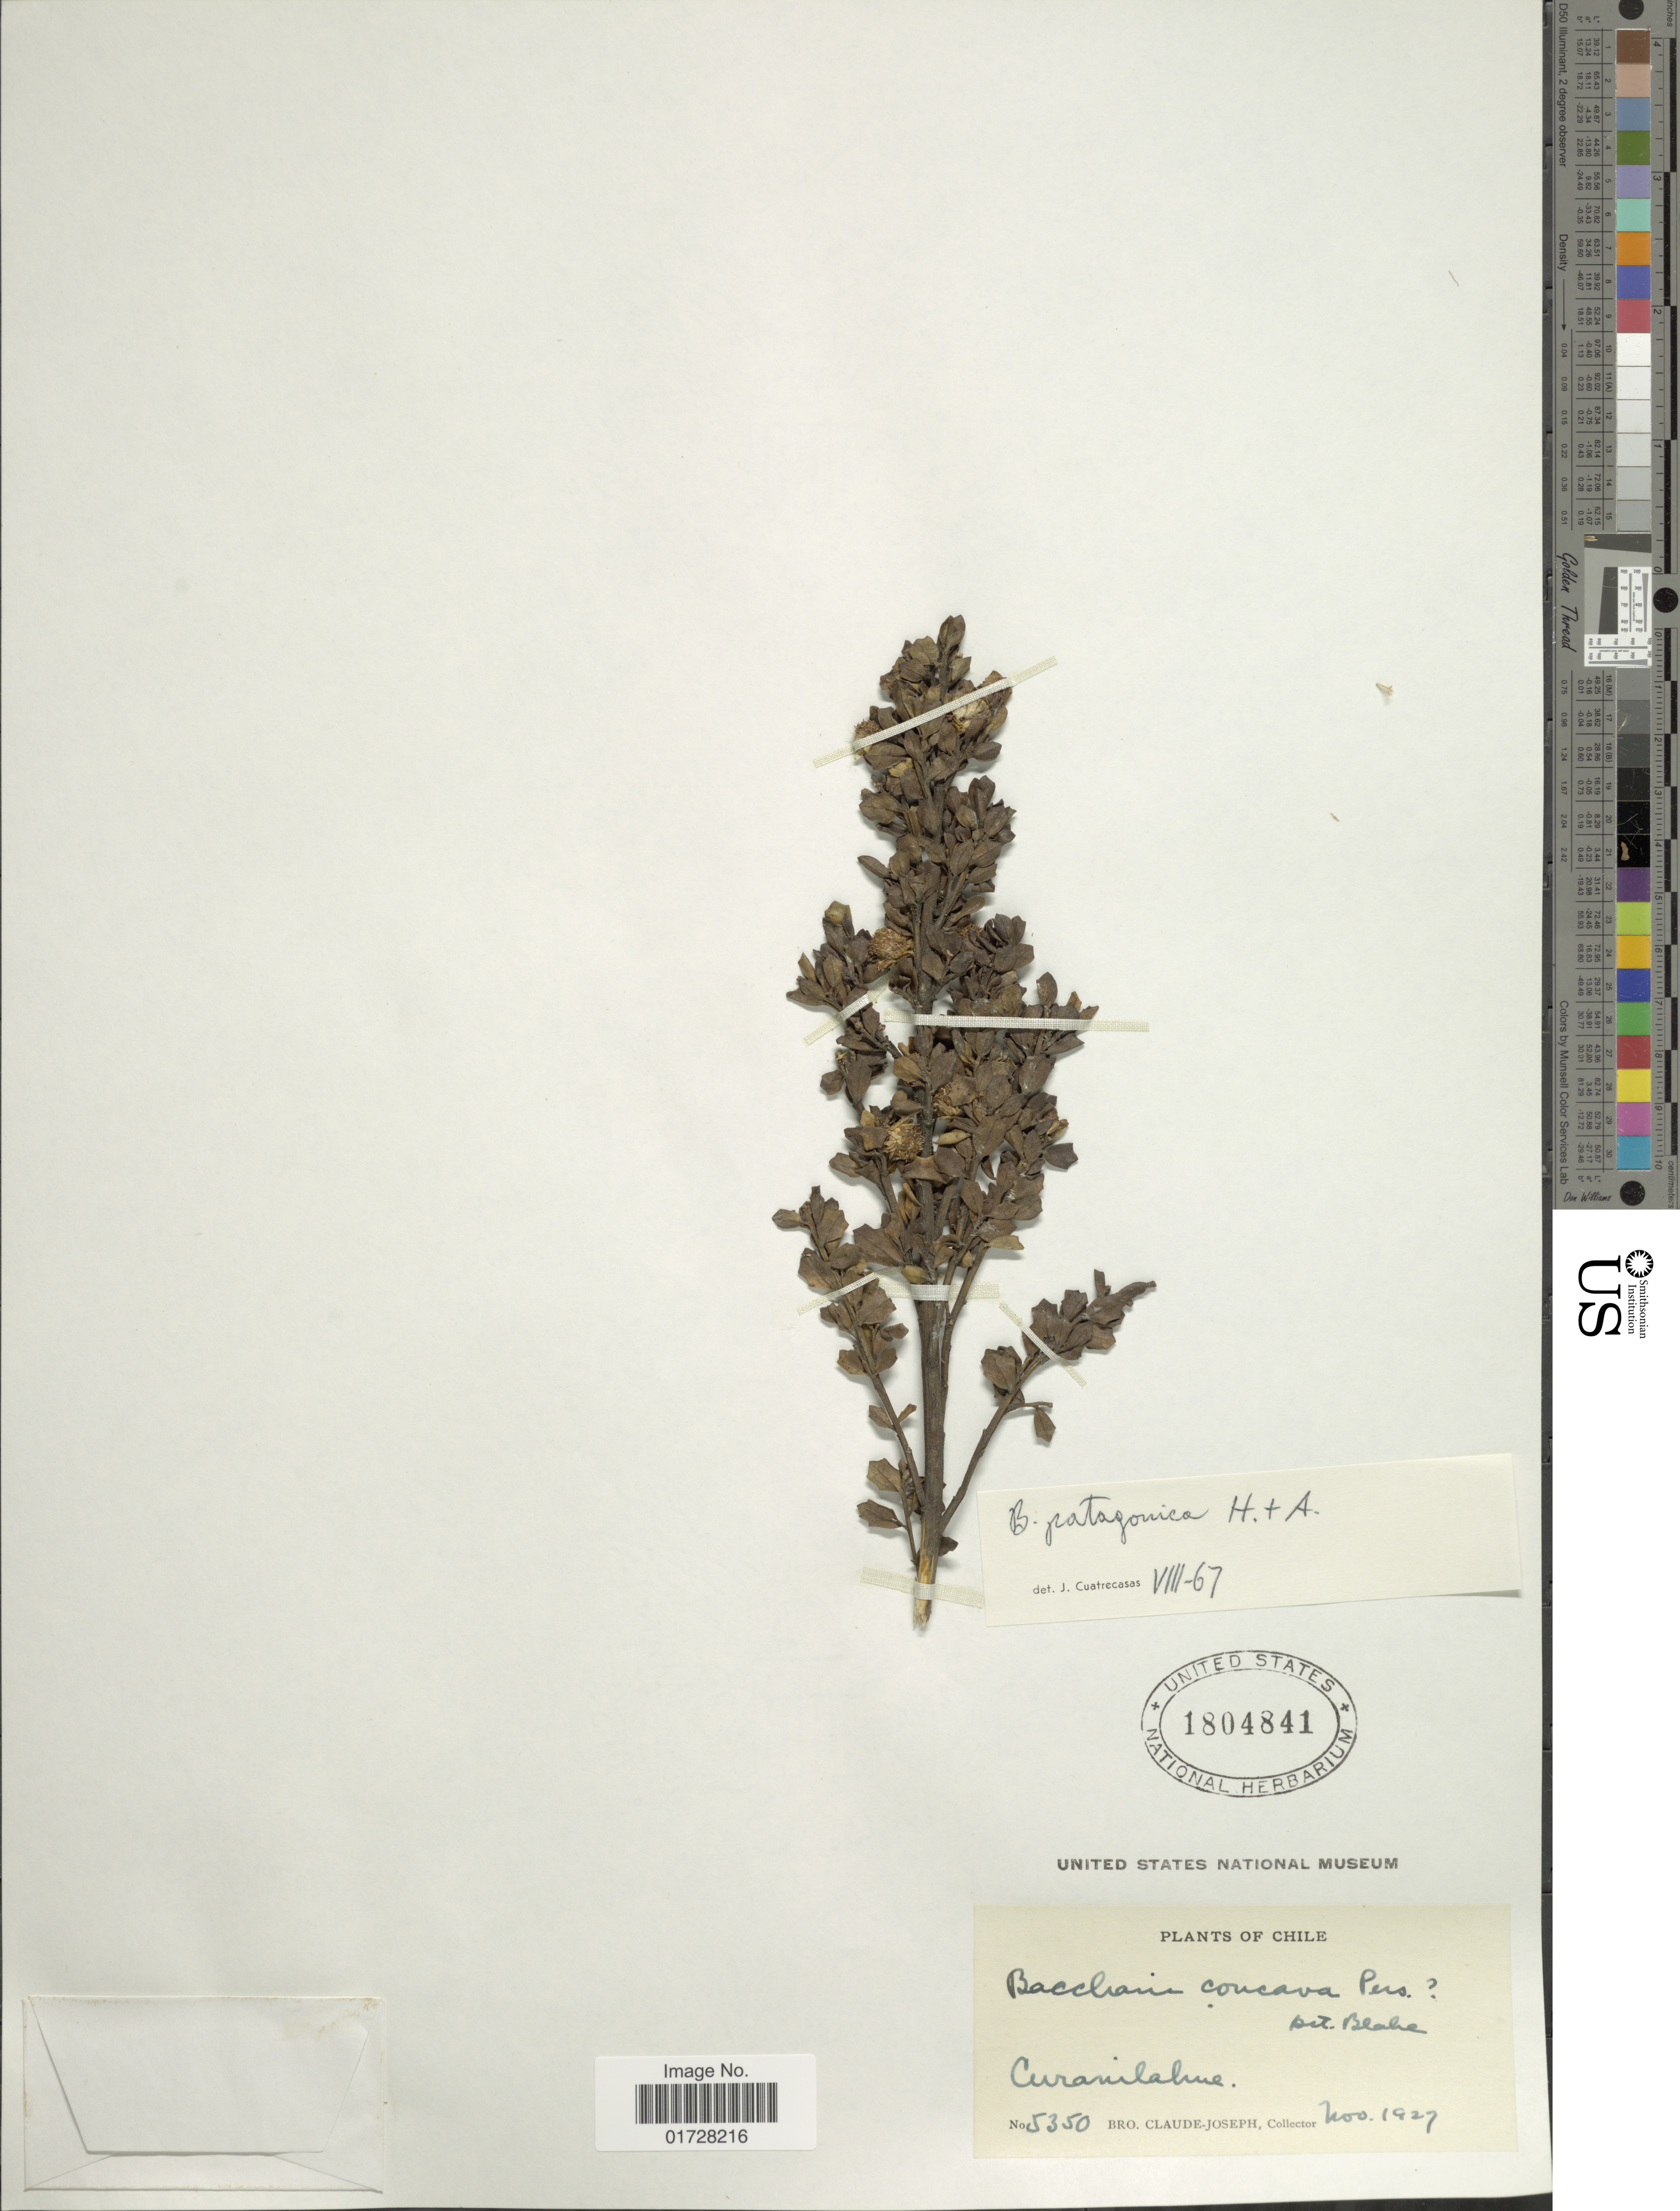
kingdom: Plantae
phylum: Tracheophyta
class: Magnoliopsida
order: Asterales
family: Asteraceae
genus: Baccharis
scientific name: Baccharis patagonica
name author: Hook. & Arn.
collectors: Bro. Claude-Joseph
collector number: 5350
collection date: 1927-11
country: Chile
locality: Curanilahue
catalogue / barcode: US 1804841